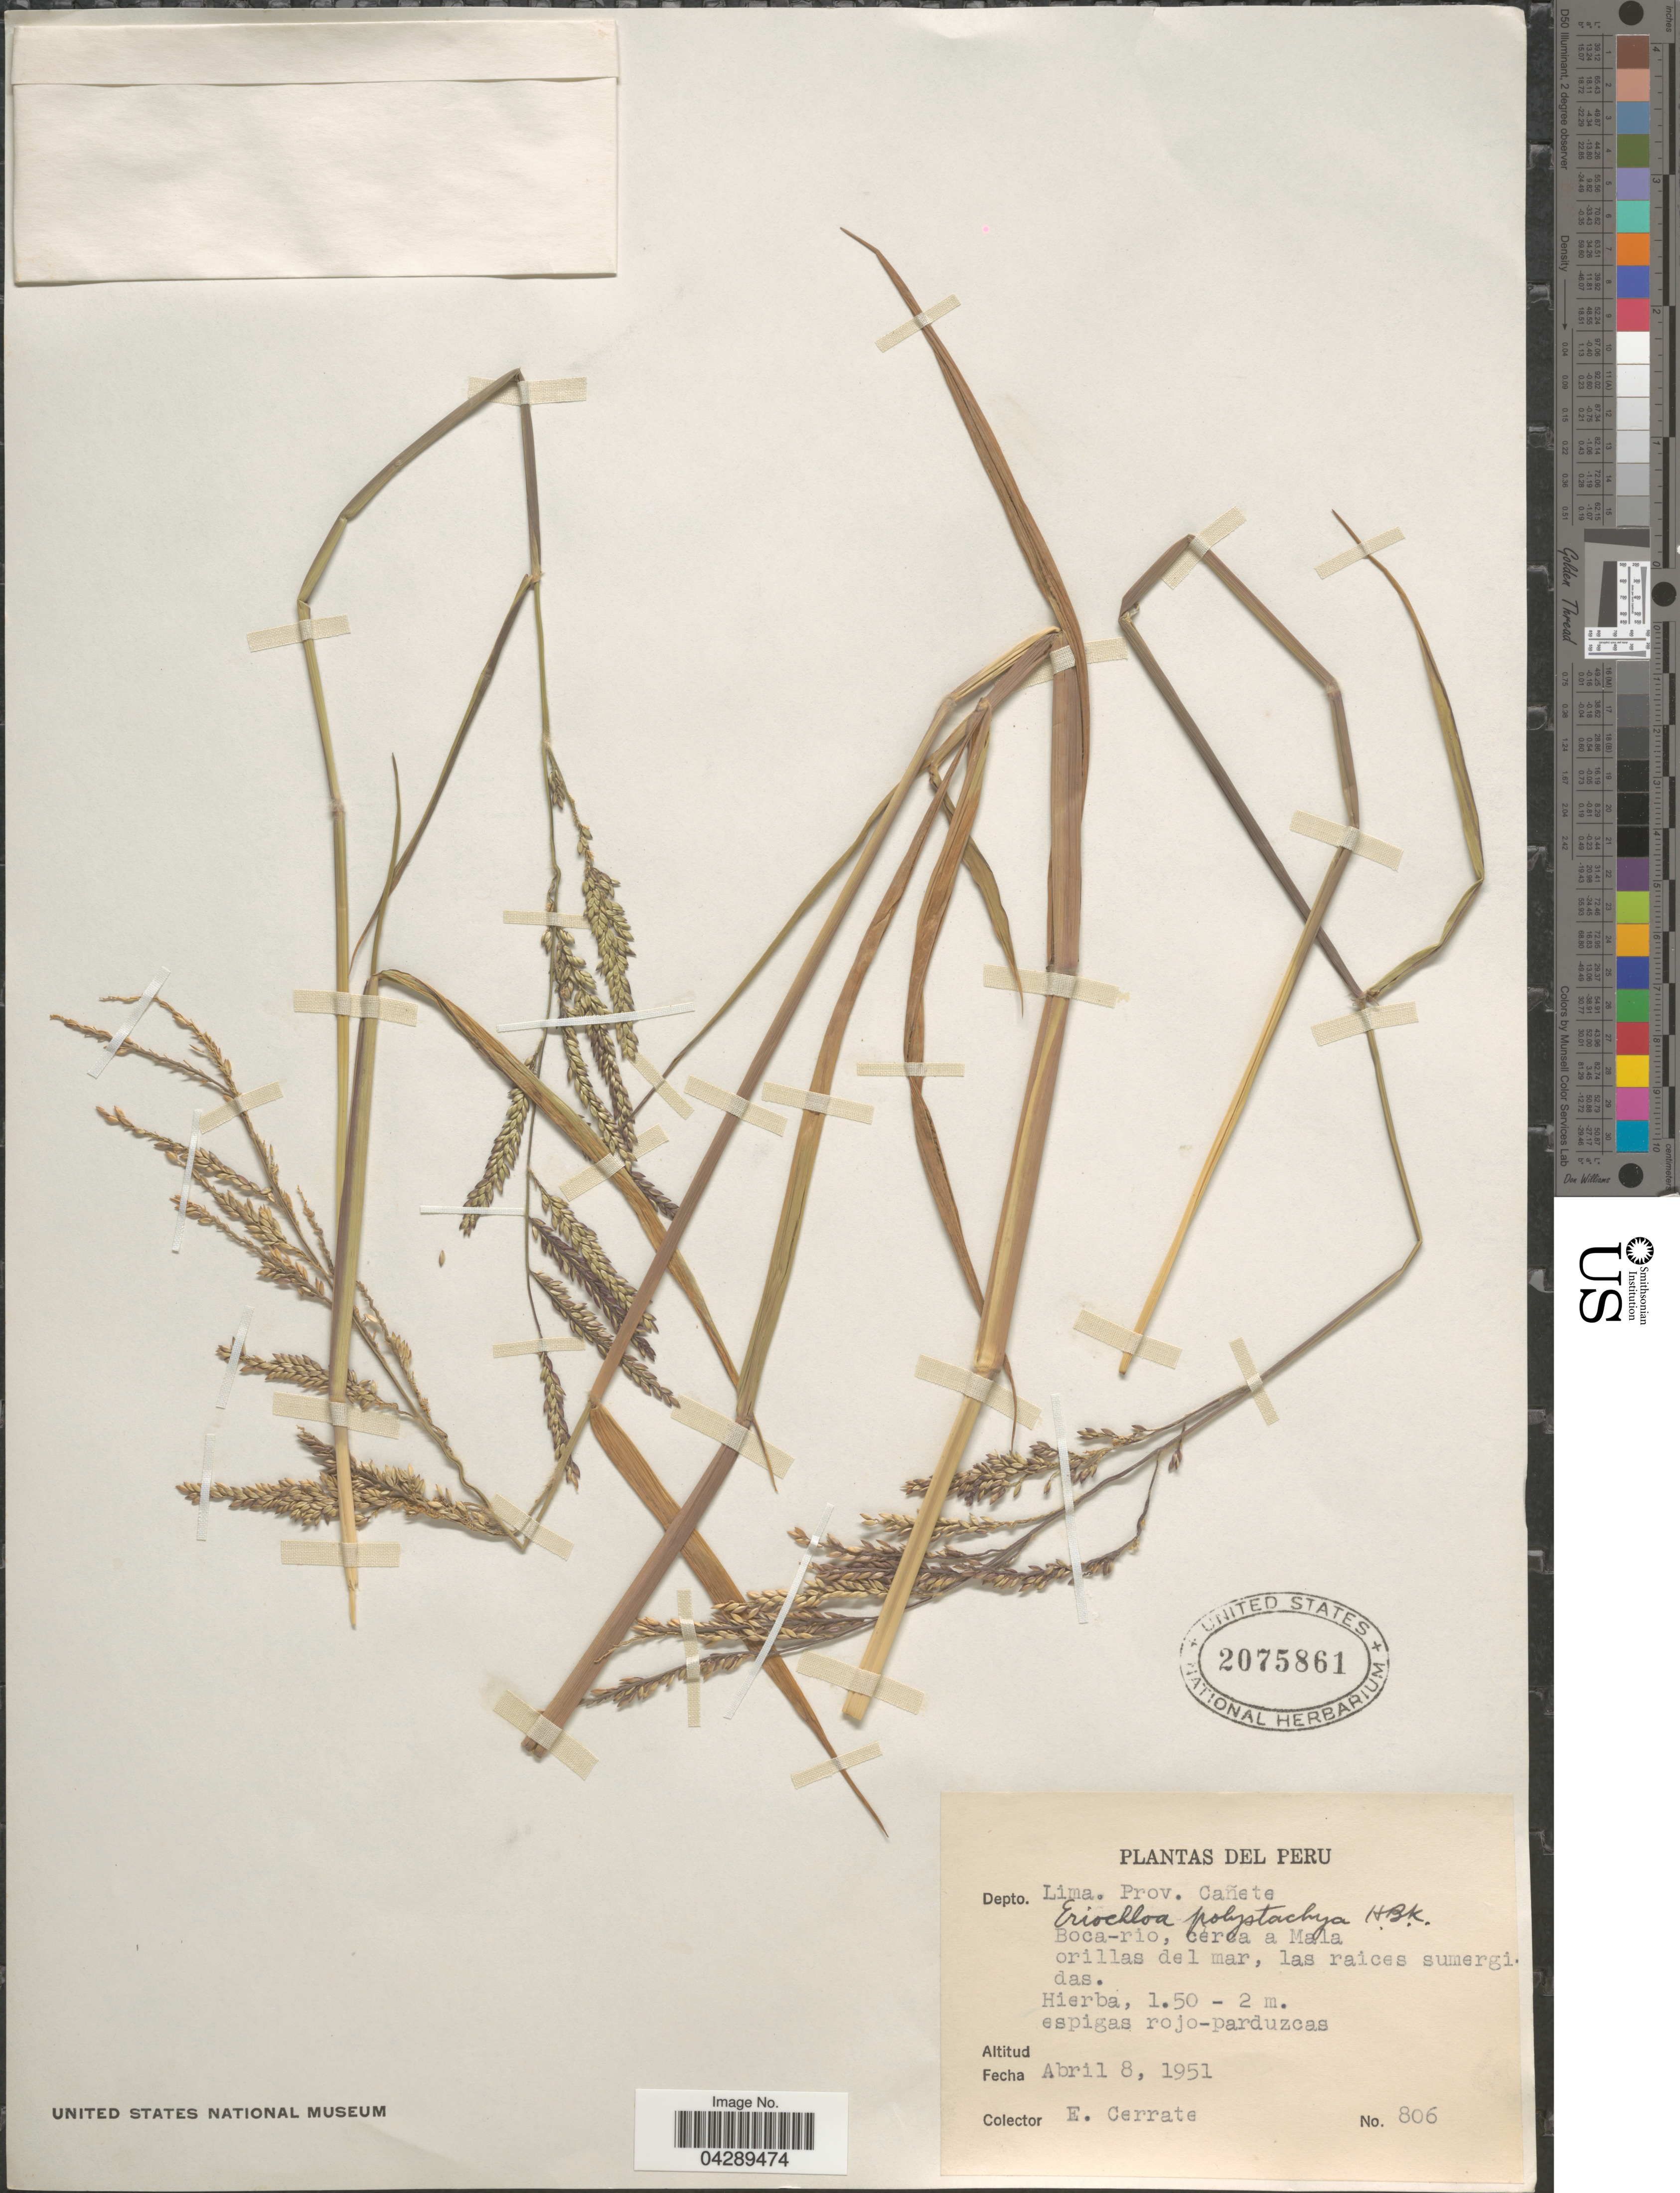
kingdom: Plantae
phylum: Tracheophyta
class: Liliopsida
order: Poales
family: Poaceae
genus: Eriochloa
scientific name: Eriochloa polystachya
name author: Kunth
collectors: E. Cerrate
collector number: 806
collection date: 1951-04-08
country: Peru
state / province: Lima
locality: Depto. Lima. Prov. Cañete. Boca-rio, cerca a Mala orillas del mar, las raices sumergidas.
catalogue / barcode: US 2075861